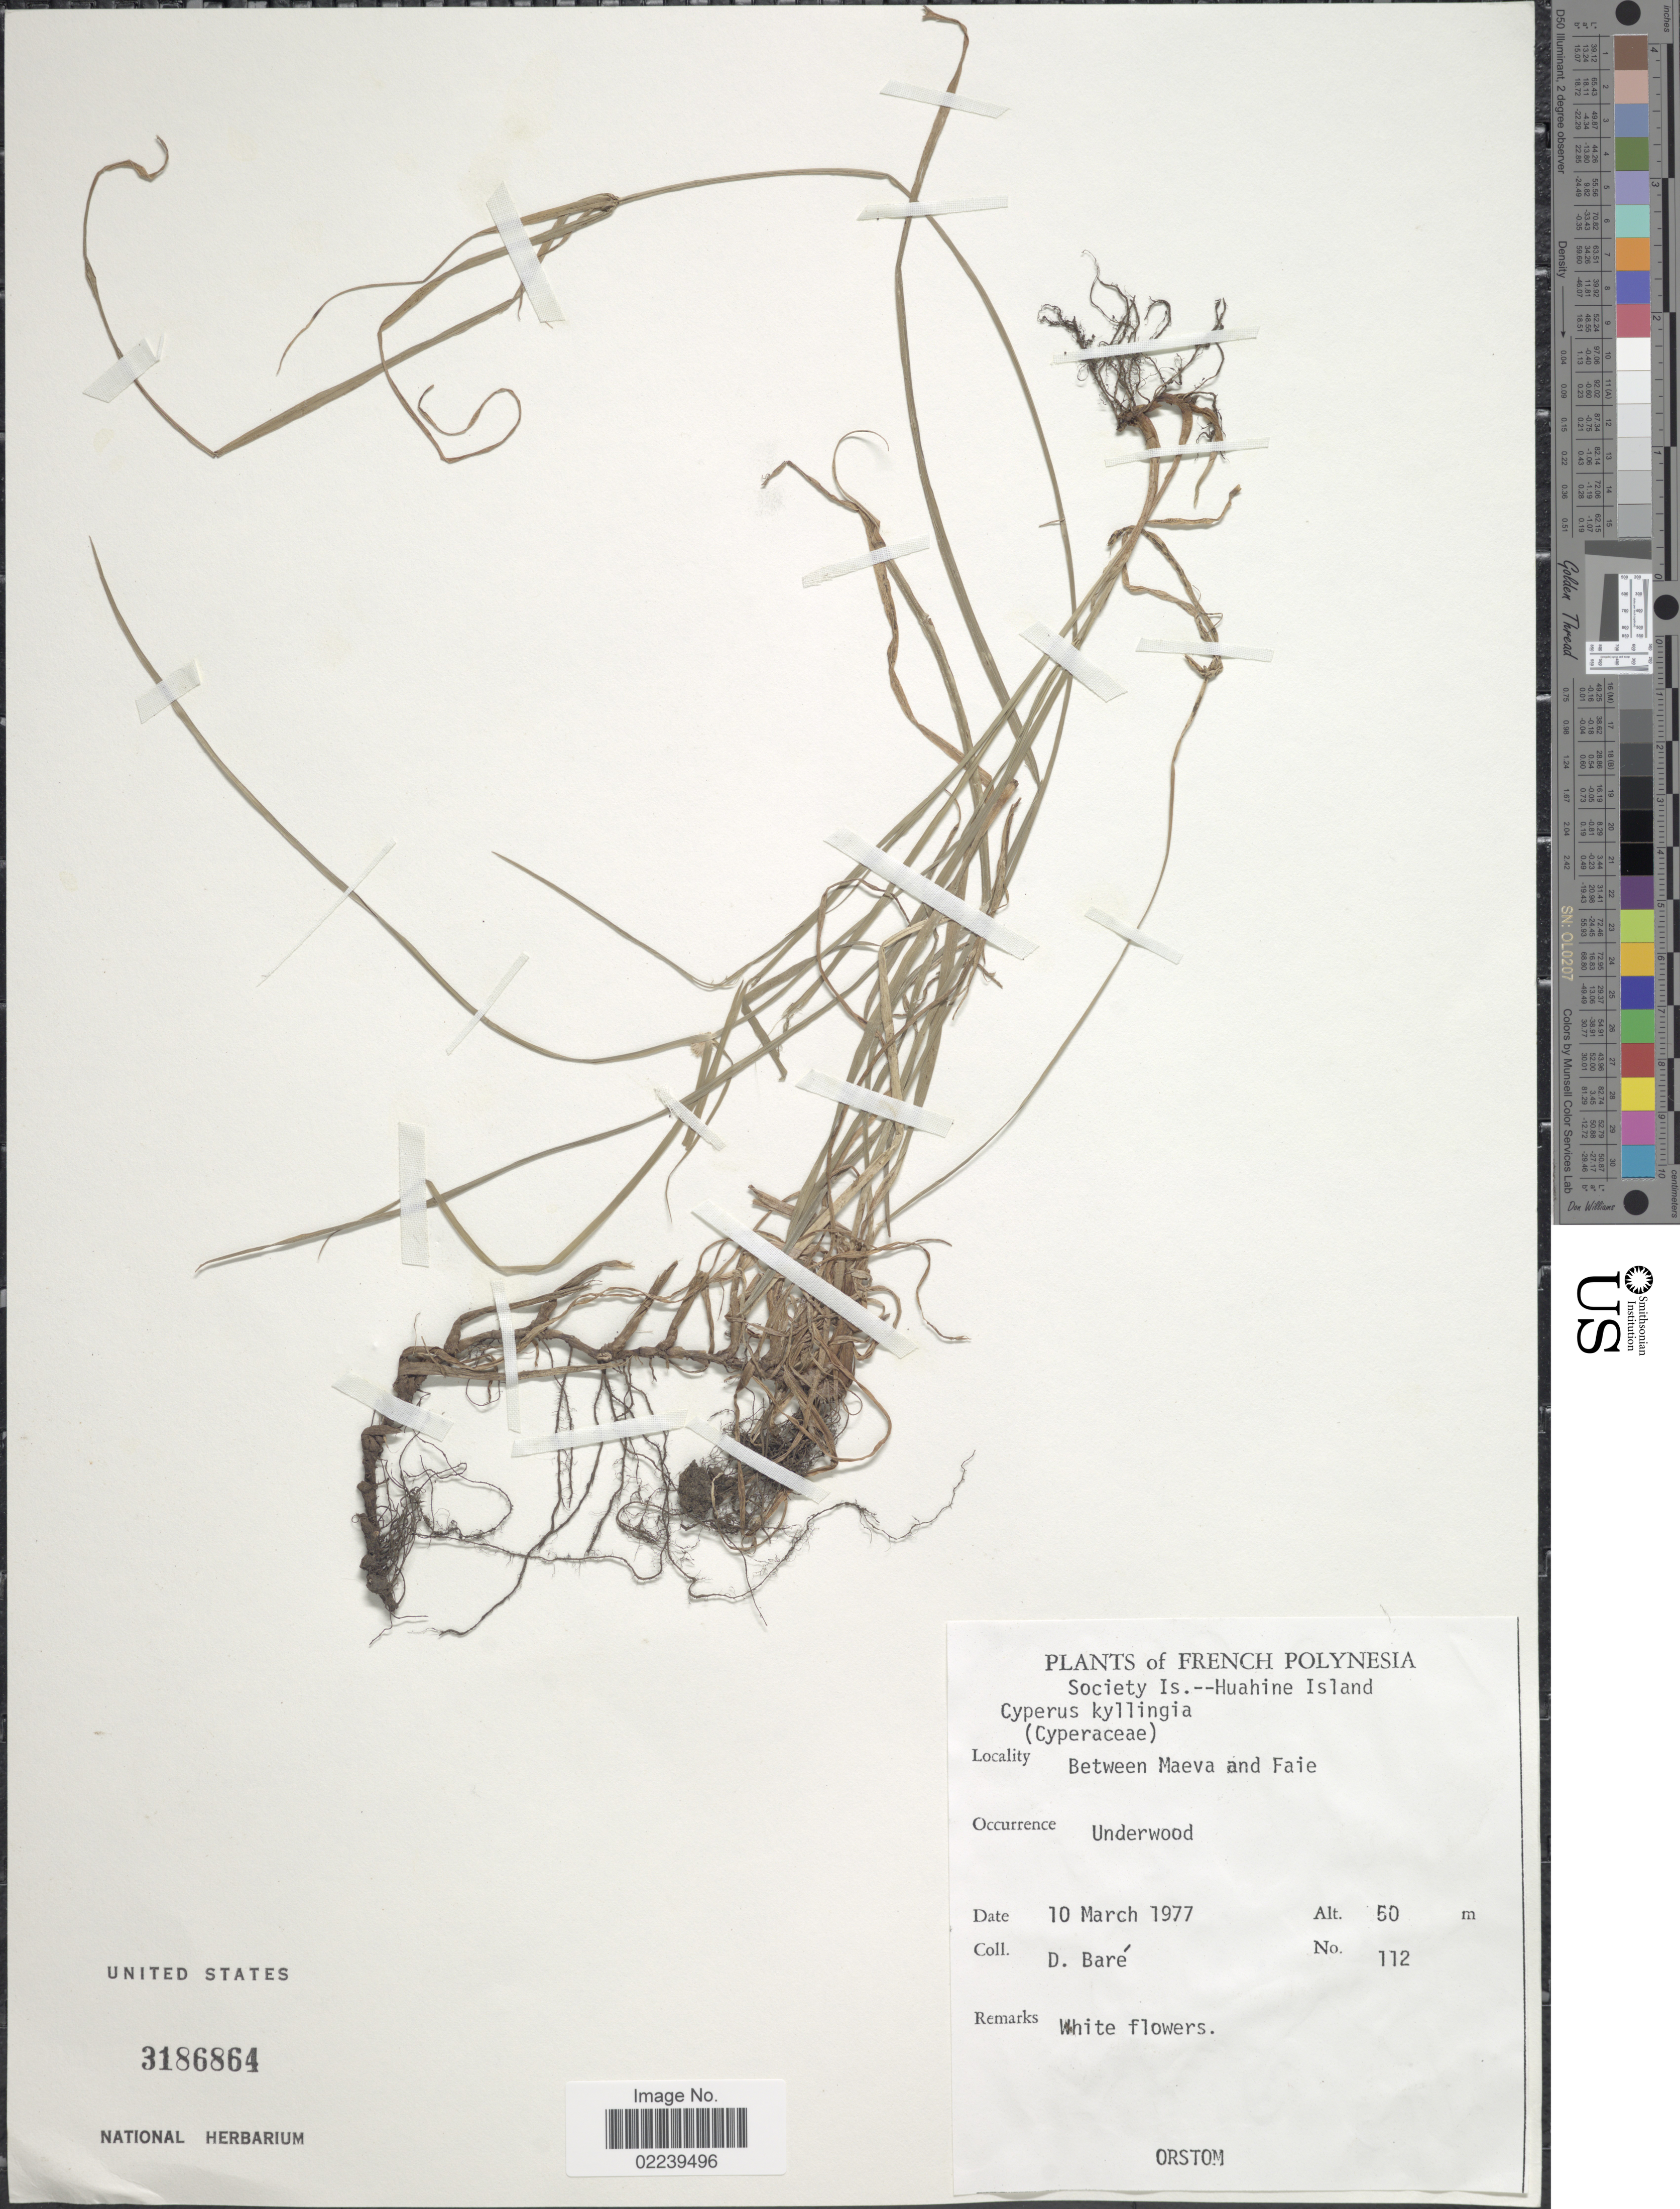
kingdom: Plantae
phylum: Tracheophyta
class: Liliopsida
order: Poales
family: Cyperaceae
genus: Cyperus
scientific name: Cyperus mindorensis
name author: (Steud.) Huygh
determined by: Strong, M. T., (US), Smithsonian Institution - National Museum of Natural History (UNITED STATES)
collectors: D. Baré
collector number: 112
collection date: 1977-03-10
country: French Polynesia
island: Huahine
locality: Between Maeva and faie. Society Is. -- Huahine Island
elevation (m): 50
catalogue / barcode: US 3186864